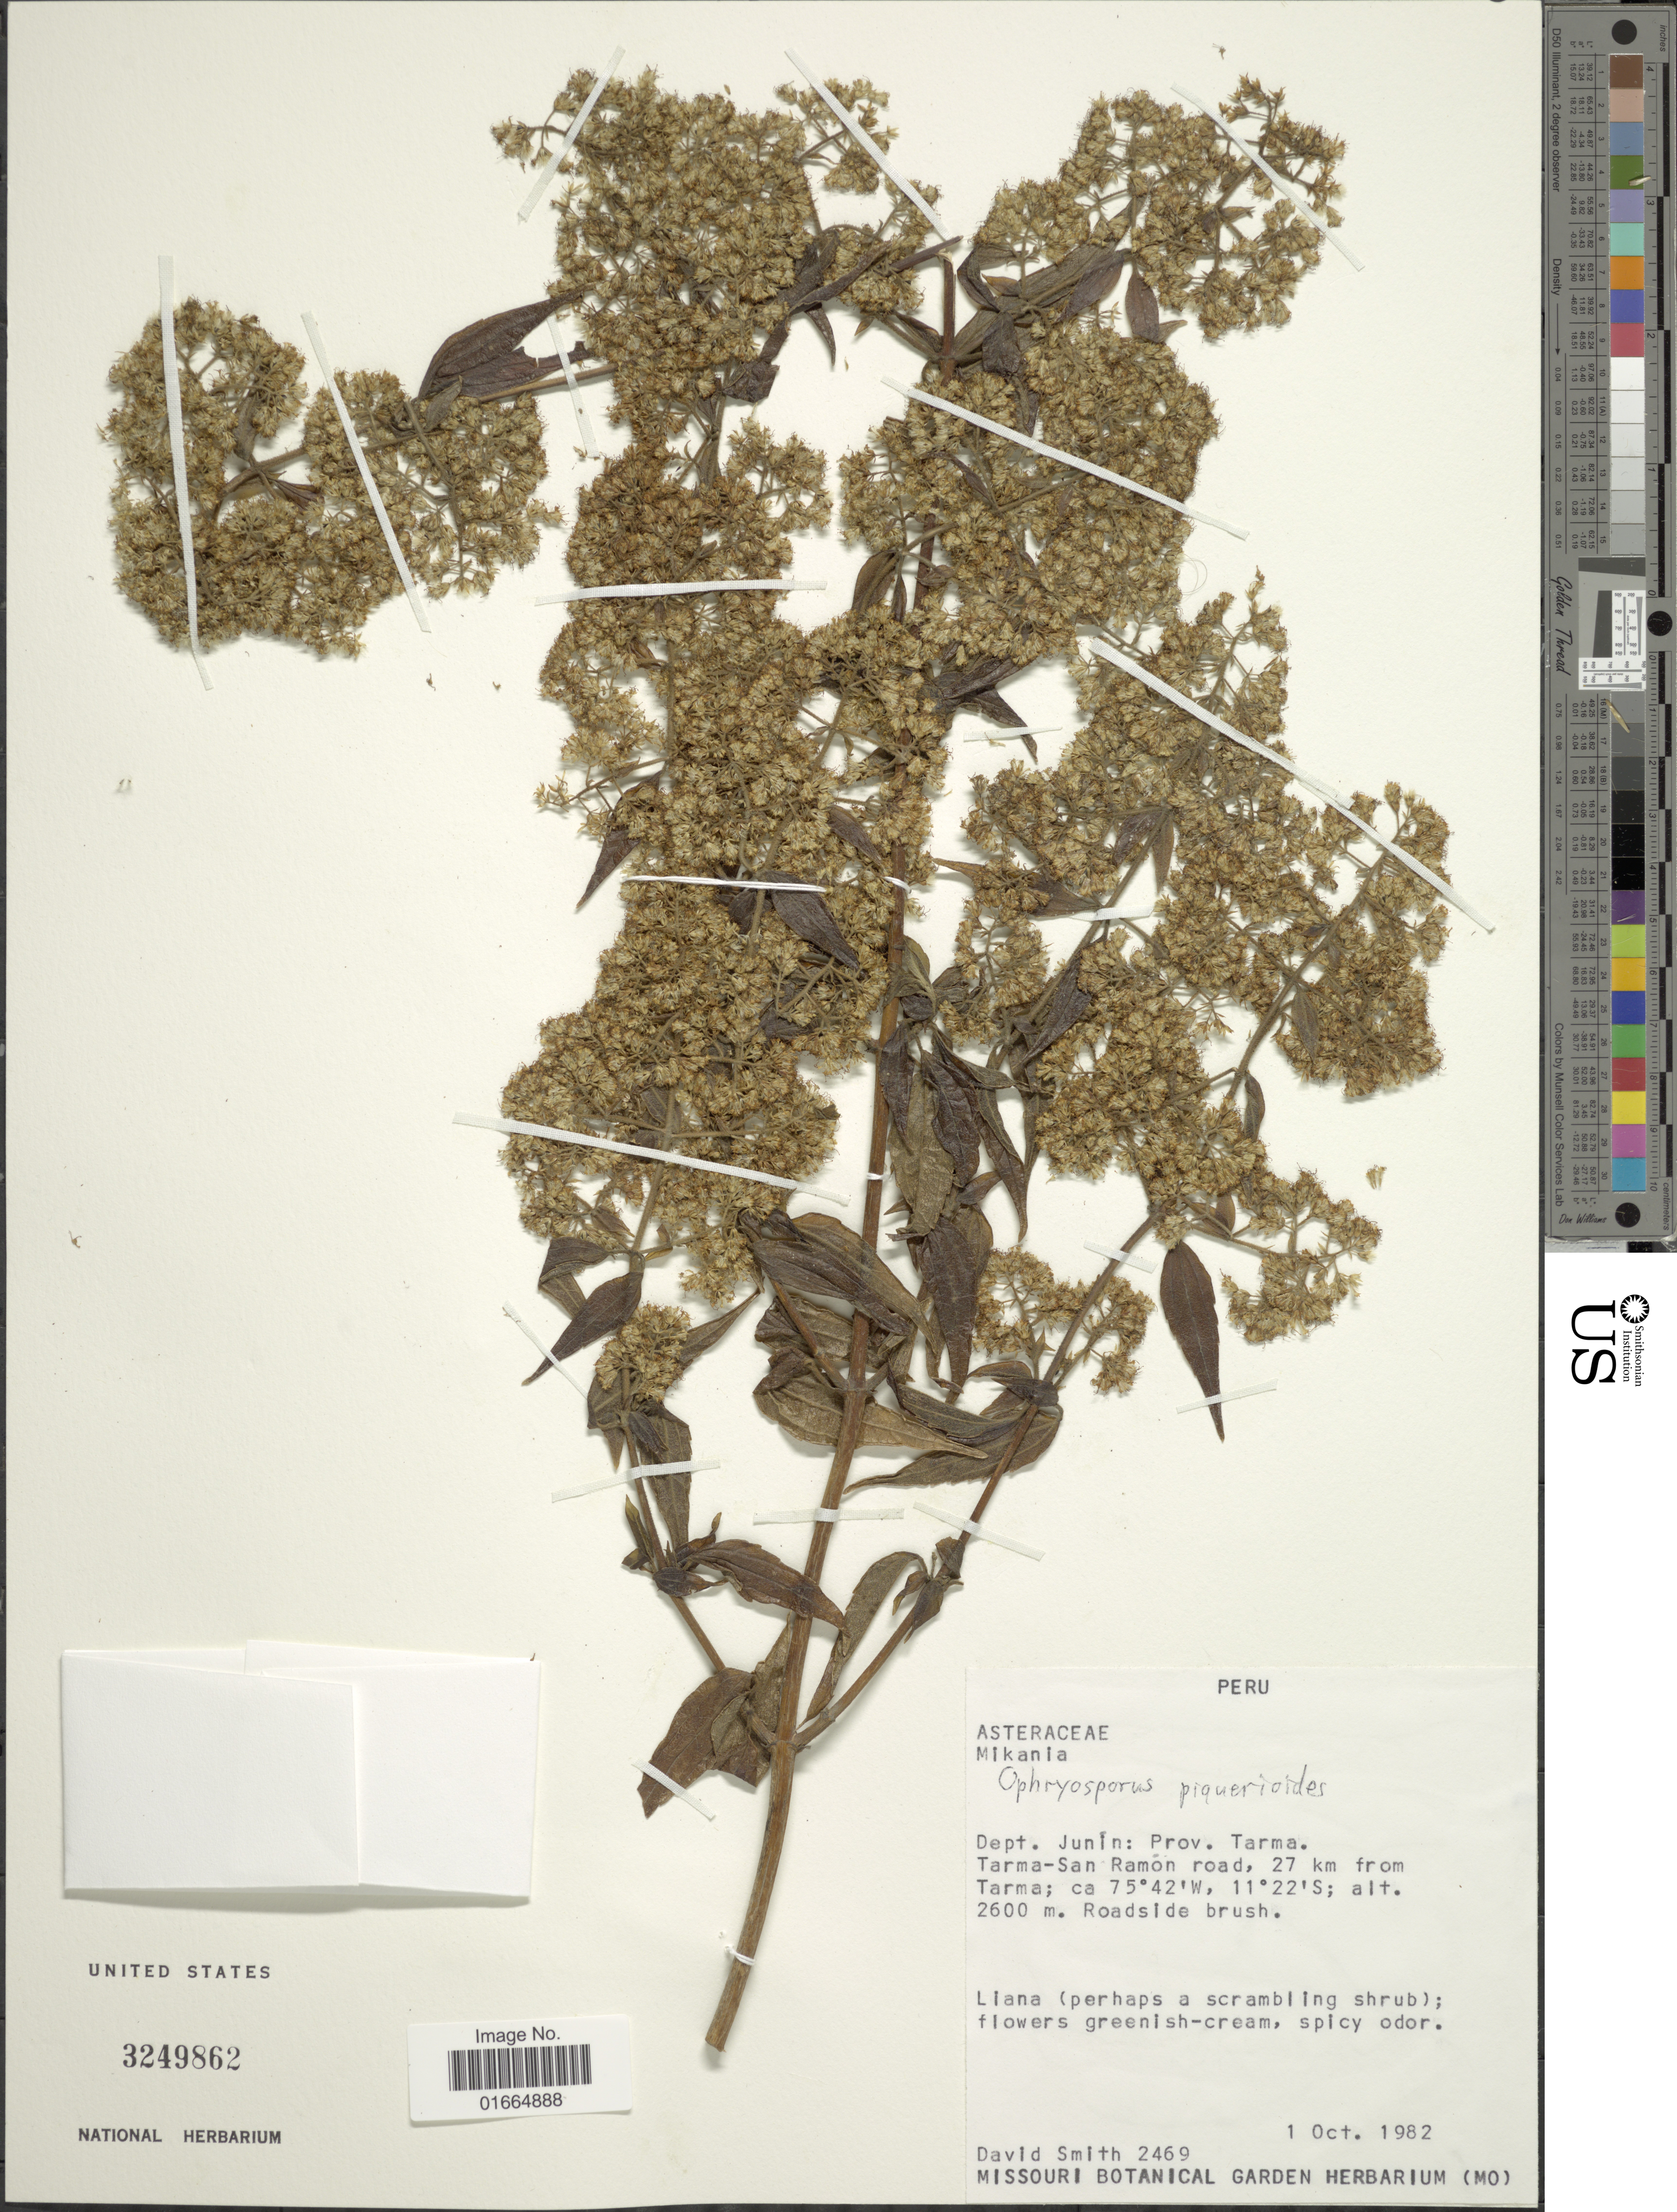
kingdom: Plantae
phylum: Tracheophyta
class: Magnoliopsida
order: Asterales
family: Asteraceae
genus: Ophryosporus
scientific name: Ophryosporus piquerioides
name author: (DC.) Benth. ex Baker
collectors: D. Smith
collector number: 2469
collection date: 1982-10-01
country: Peru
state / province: Junín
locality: Dept. Junin: Prov. Tarma. Tarma-San Ramon road, 27 km from Tarma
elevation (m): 2600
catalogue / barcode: US 3249862